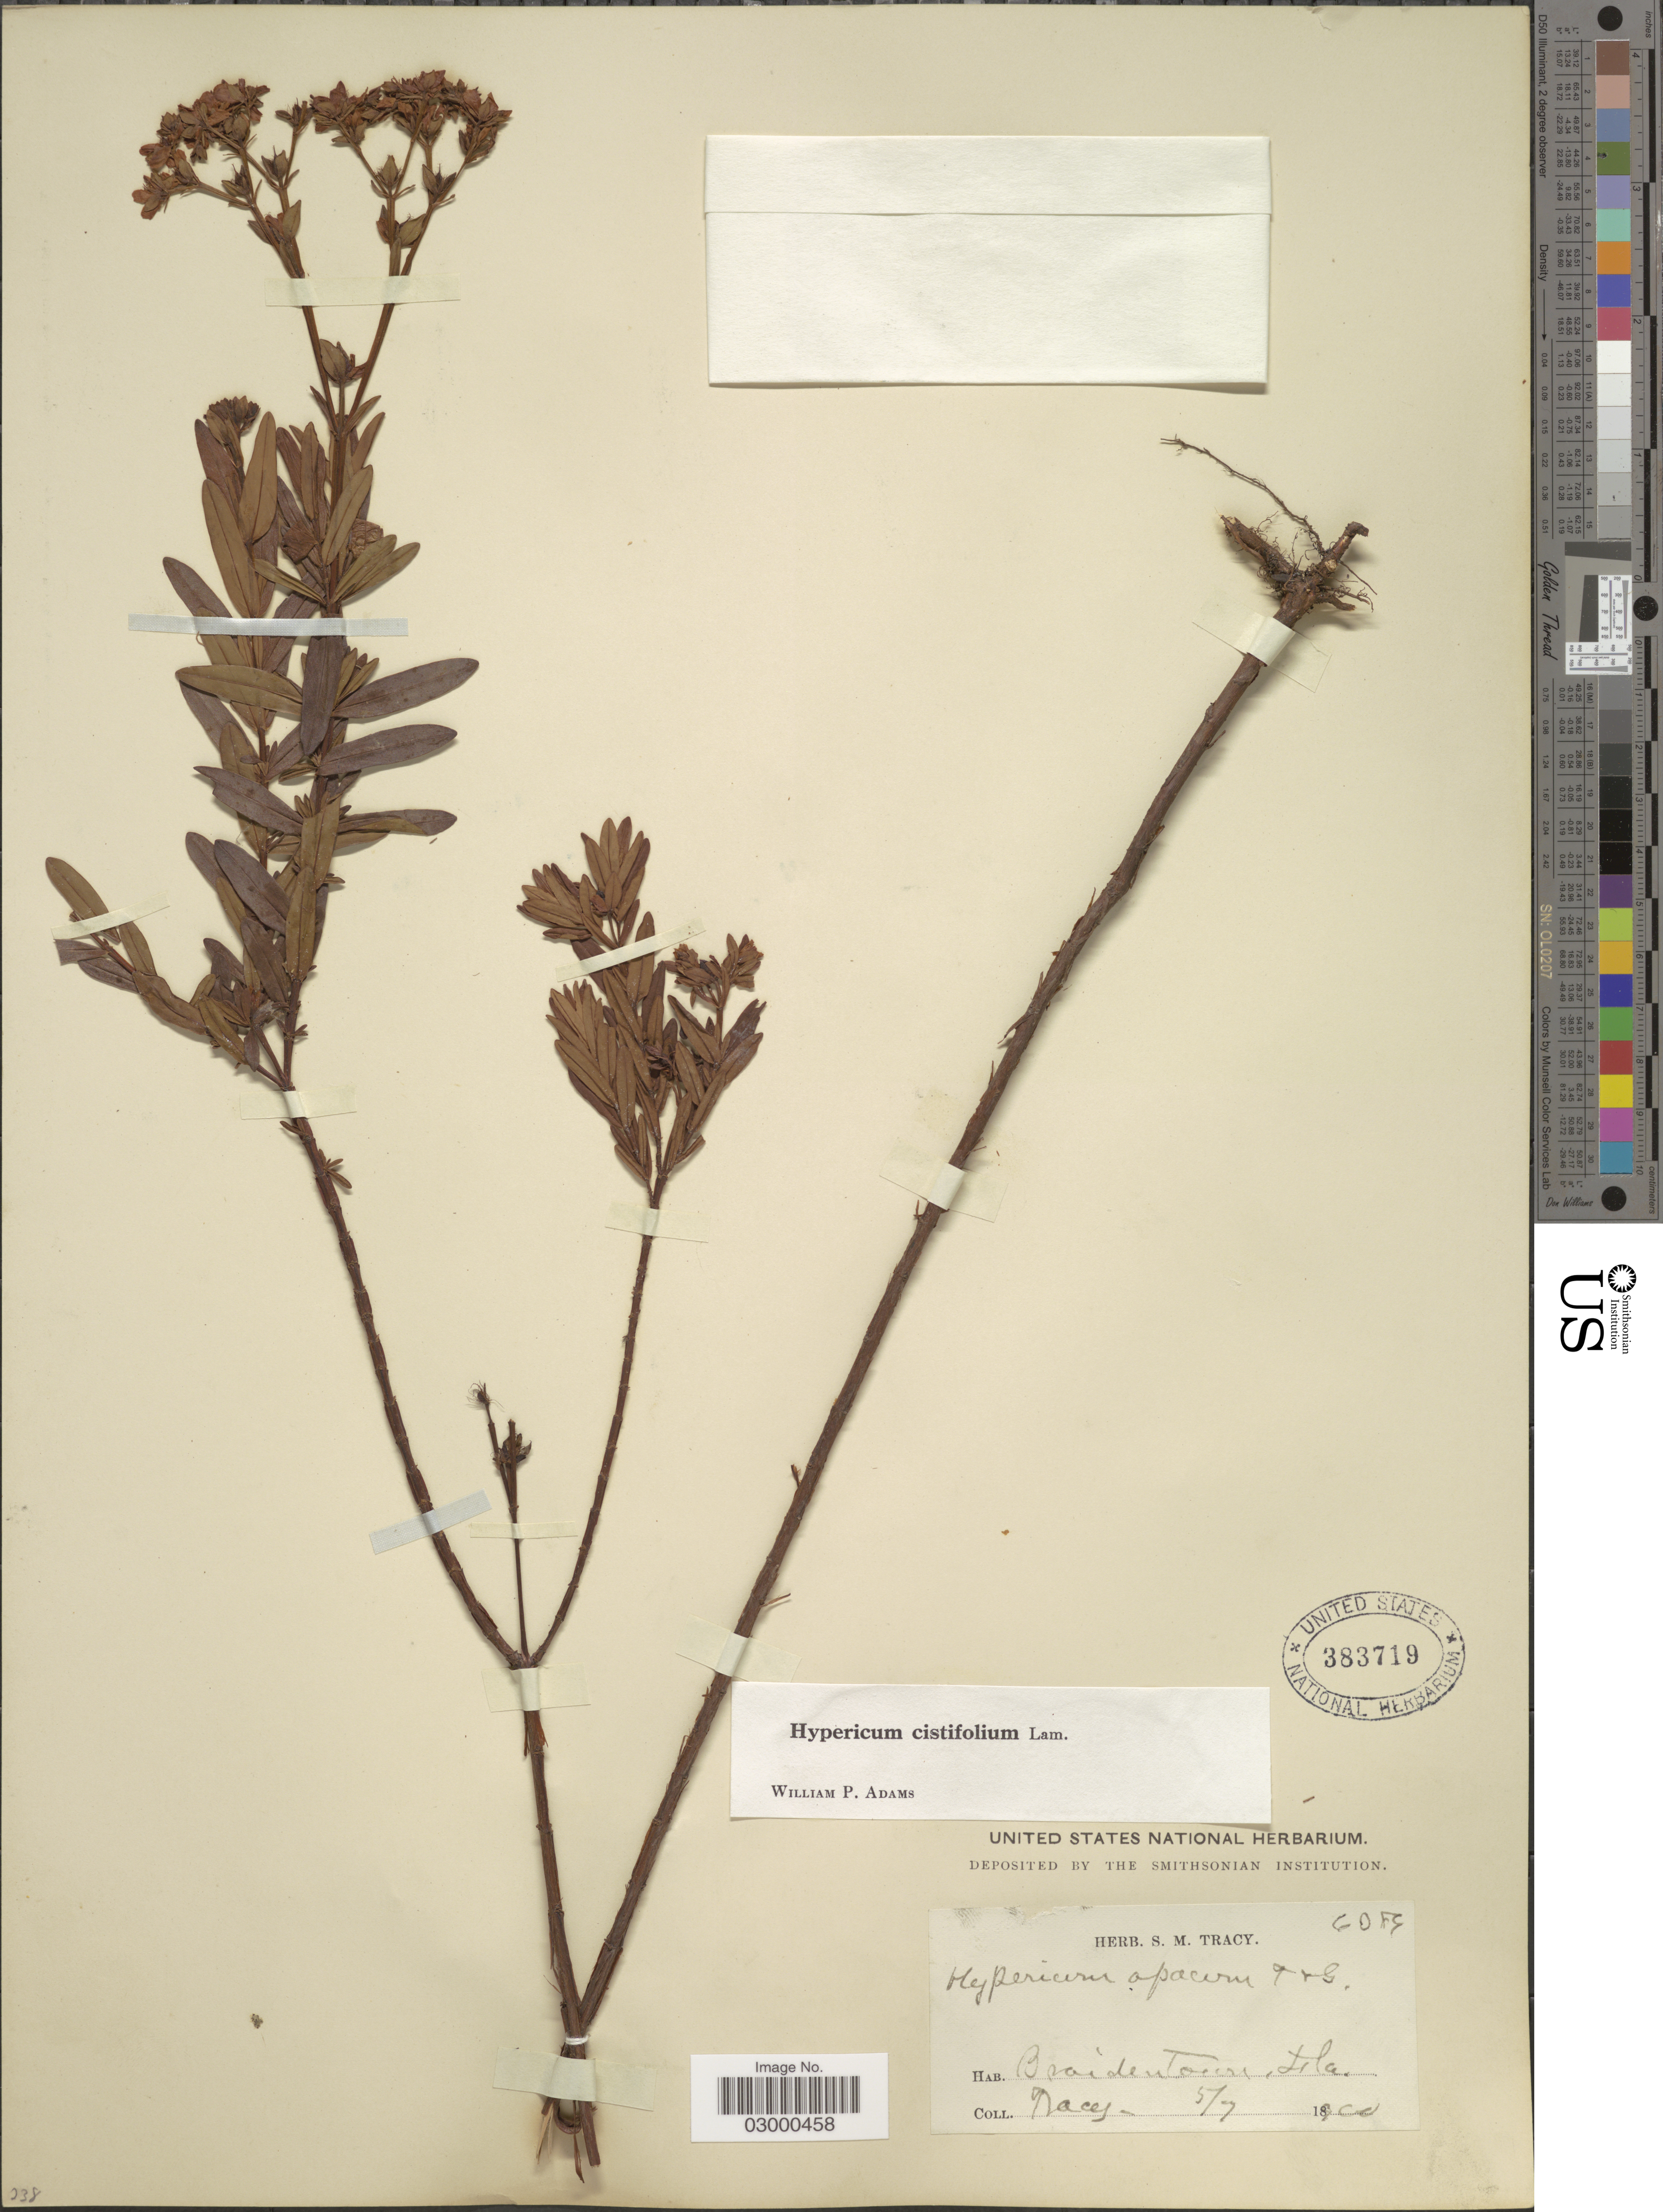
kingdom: Plantae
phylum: Tracheophyta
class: Magnoliopsida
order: Malpighiales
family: Hypericaceae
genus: Hypericum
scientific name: Hypericum cistifolium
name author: Lam.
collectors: S. Tracey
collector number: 6084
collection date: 1900-05-07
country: United States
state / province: Florida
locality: Braidentown.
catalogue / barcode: US 383719